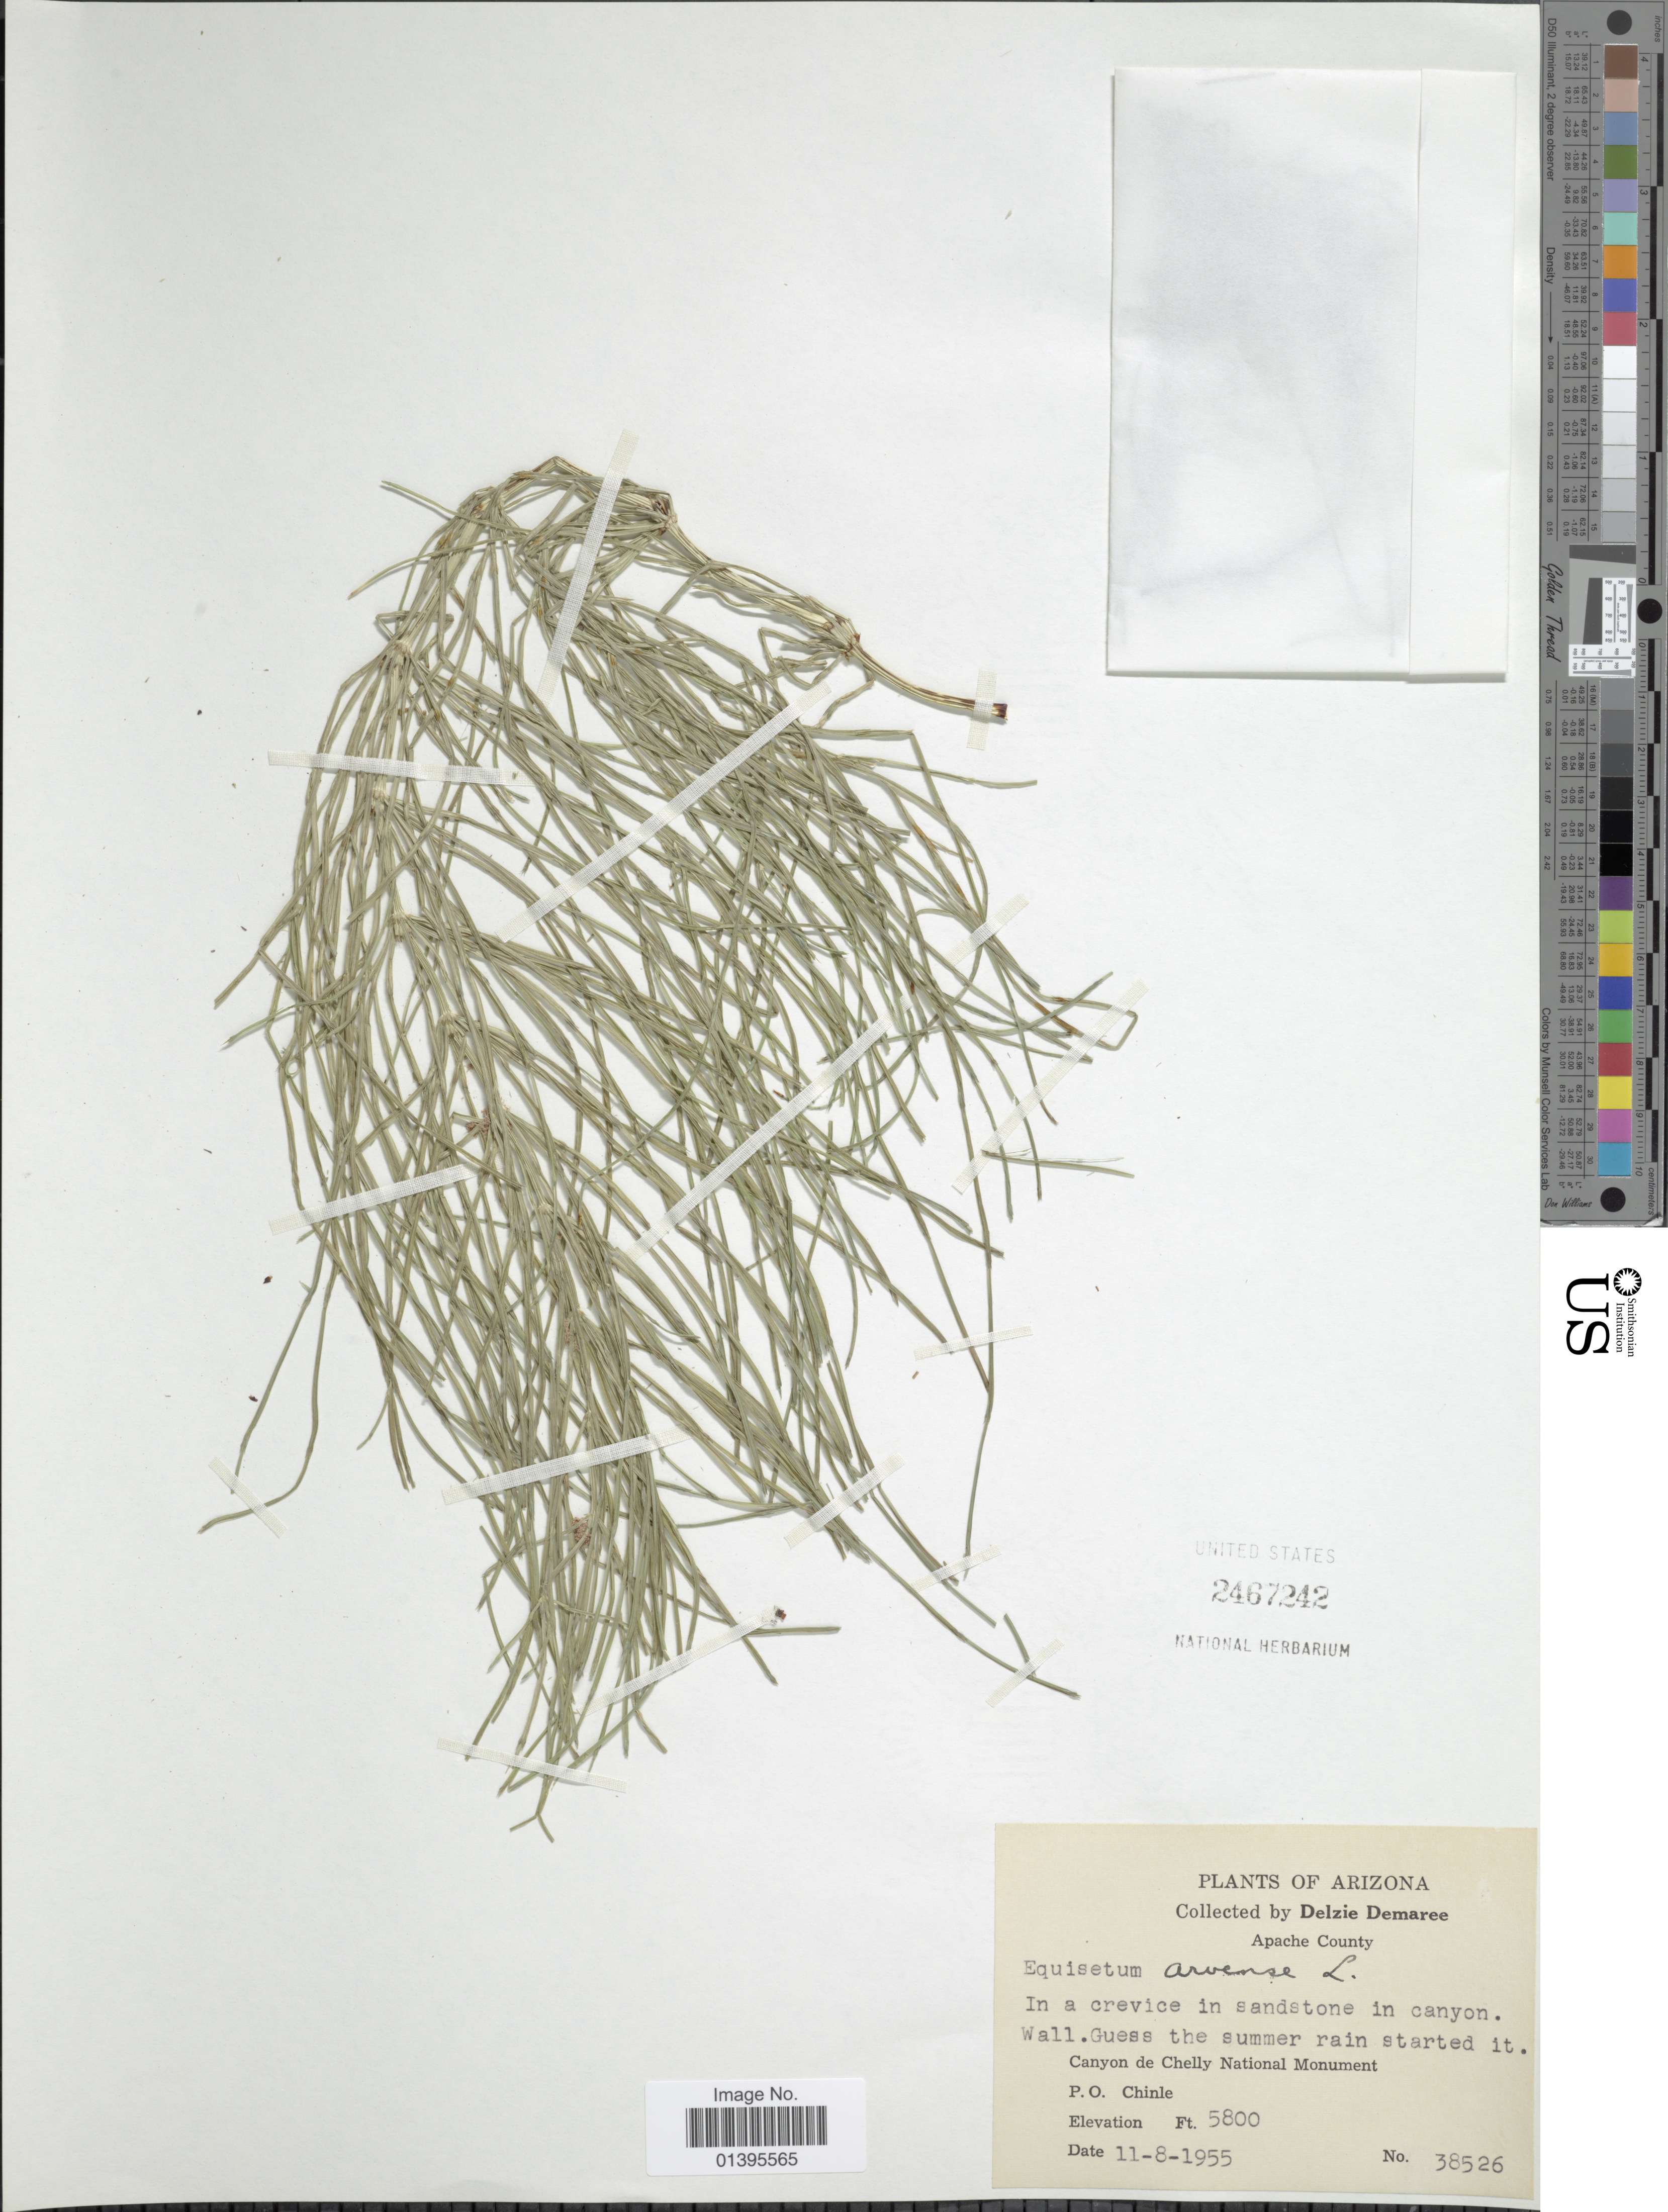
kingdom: Plantae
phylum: Tracheophyta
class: Polypodiopsida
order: Equisetales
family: Equisetaceae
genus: Equisetum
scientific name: Equisetum arvense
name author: L.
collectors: D. Demaree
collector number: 38526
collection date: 1955-08-11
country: United States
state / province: Arizona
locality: Apache County, Canyon de Chelly National Monument, P.O. Chinle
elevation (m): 1768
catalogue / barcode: US 2467242